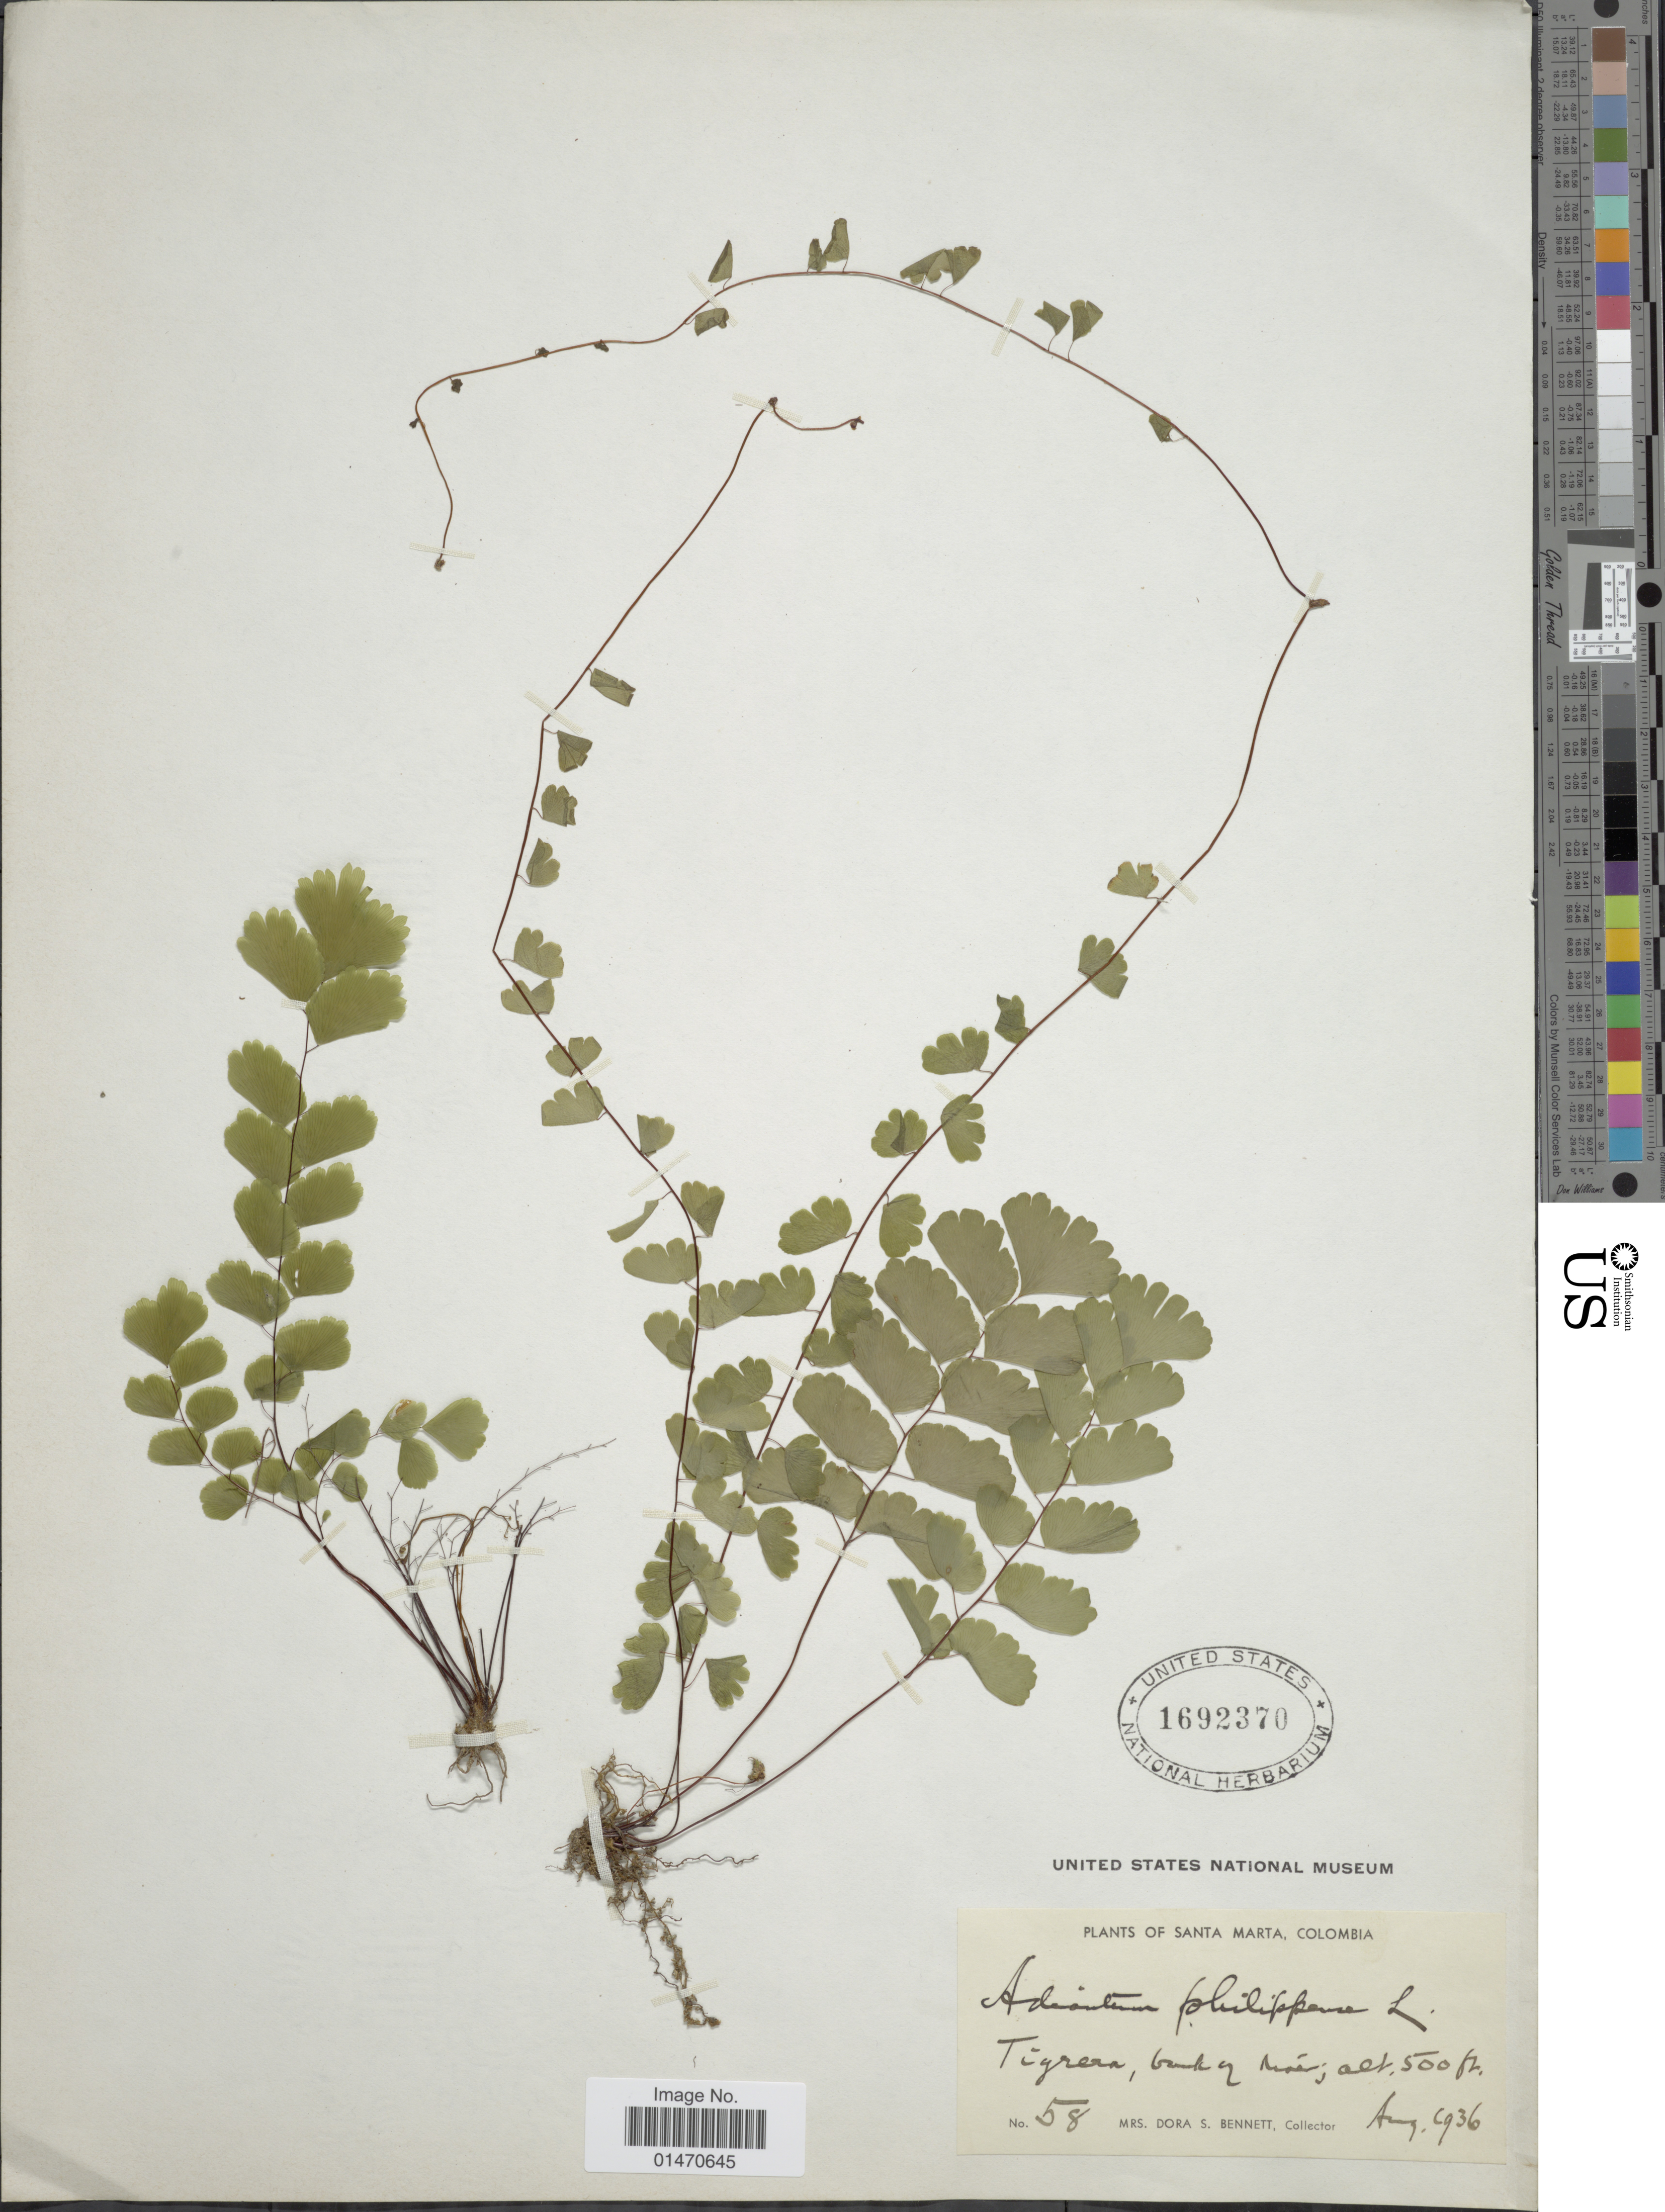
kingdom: Plantae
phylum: Tracheophyta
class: Polypodiopsida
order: Polypodiales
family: Pteridaceae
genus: Adiantum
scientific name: Adiantum lunulatum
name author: Burm. f.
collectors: D. Bennett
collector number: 58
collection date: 1936-08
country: Colombia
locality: Santa Marta, Tigrera, bank of river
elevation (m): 152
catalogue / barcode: US 1692370